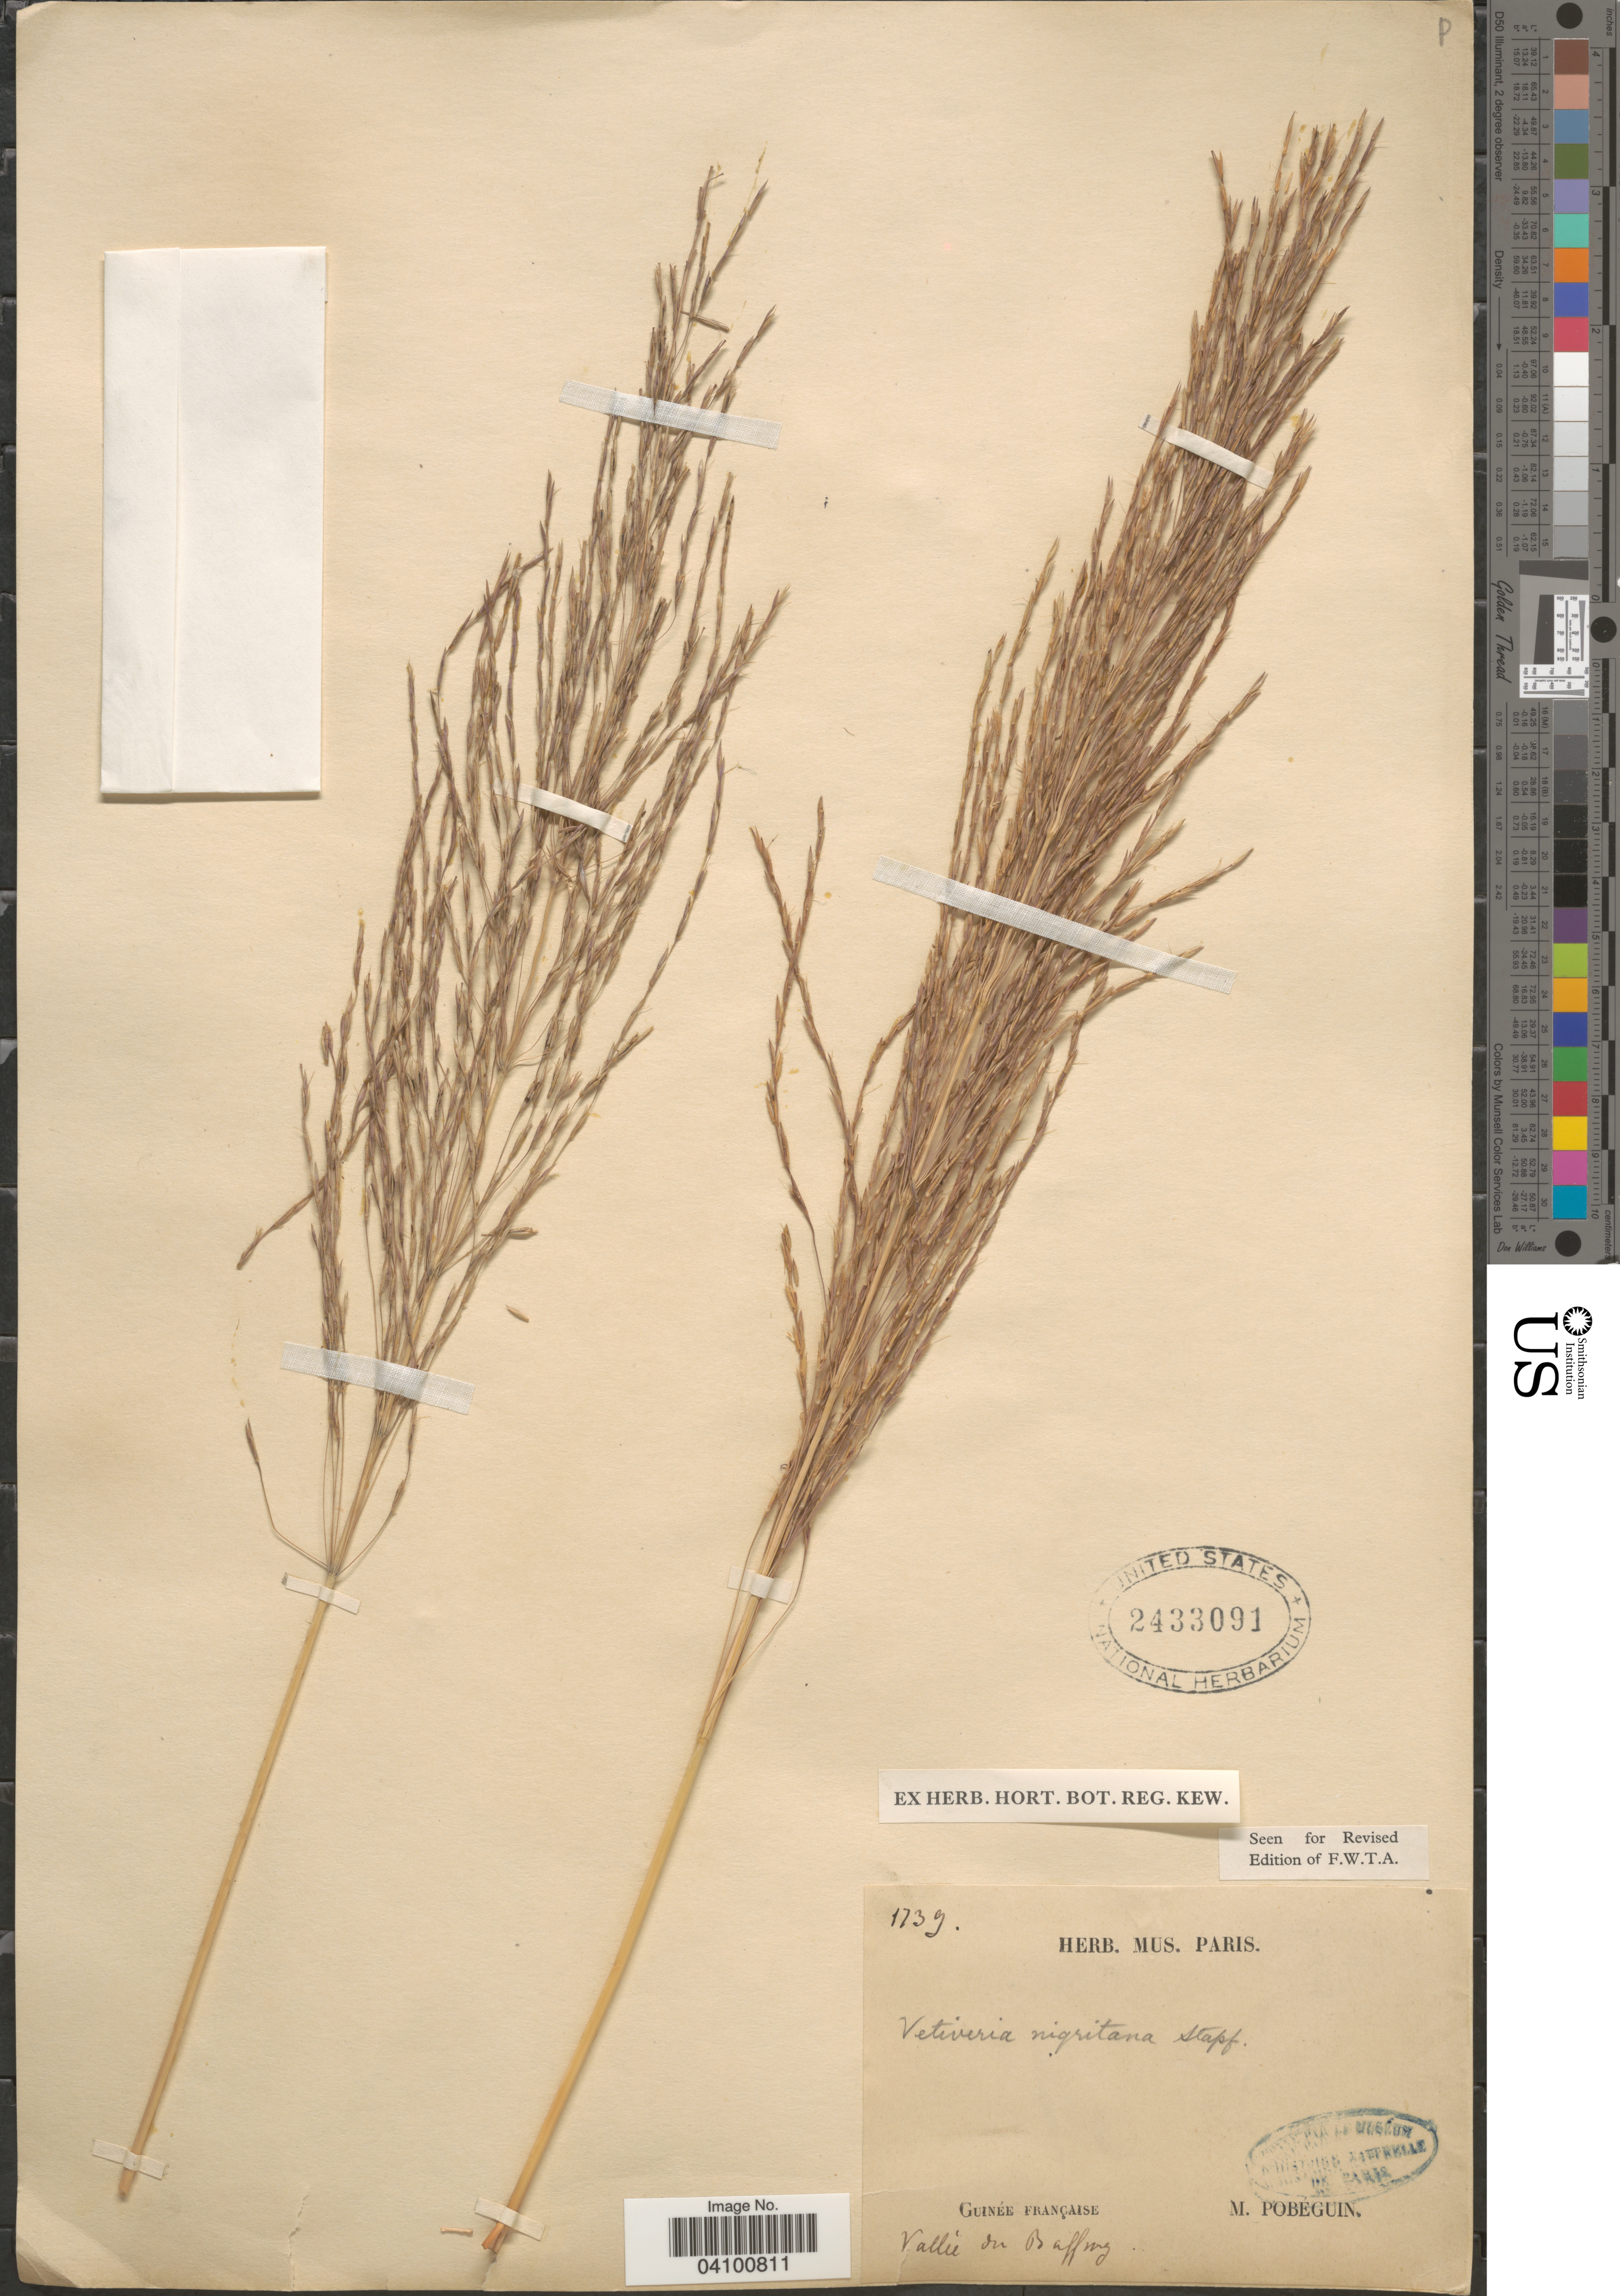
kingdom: Plantae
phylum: Tracheophyta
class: Liliopsida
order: Poales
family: Poaceae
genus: Chrysopogon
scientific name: Chrysopogon nigritanus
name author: (Benth.) Veldkamp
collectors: M. Pobéguin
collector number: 1739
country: Guinea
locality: Guinée Française. Vallée du Baffing [interpreted].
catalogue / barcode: US 2433091